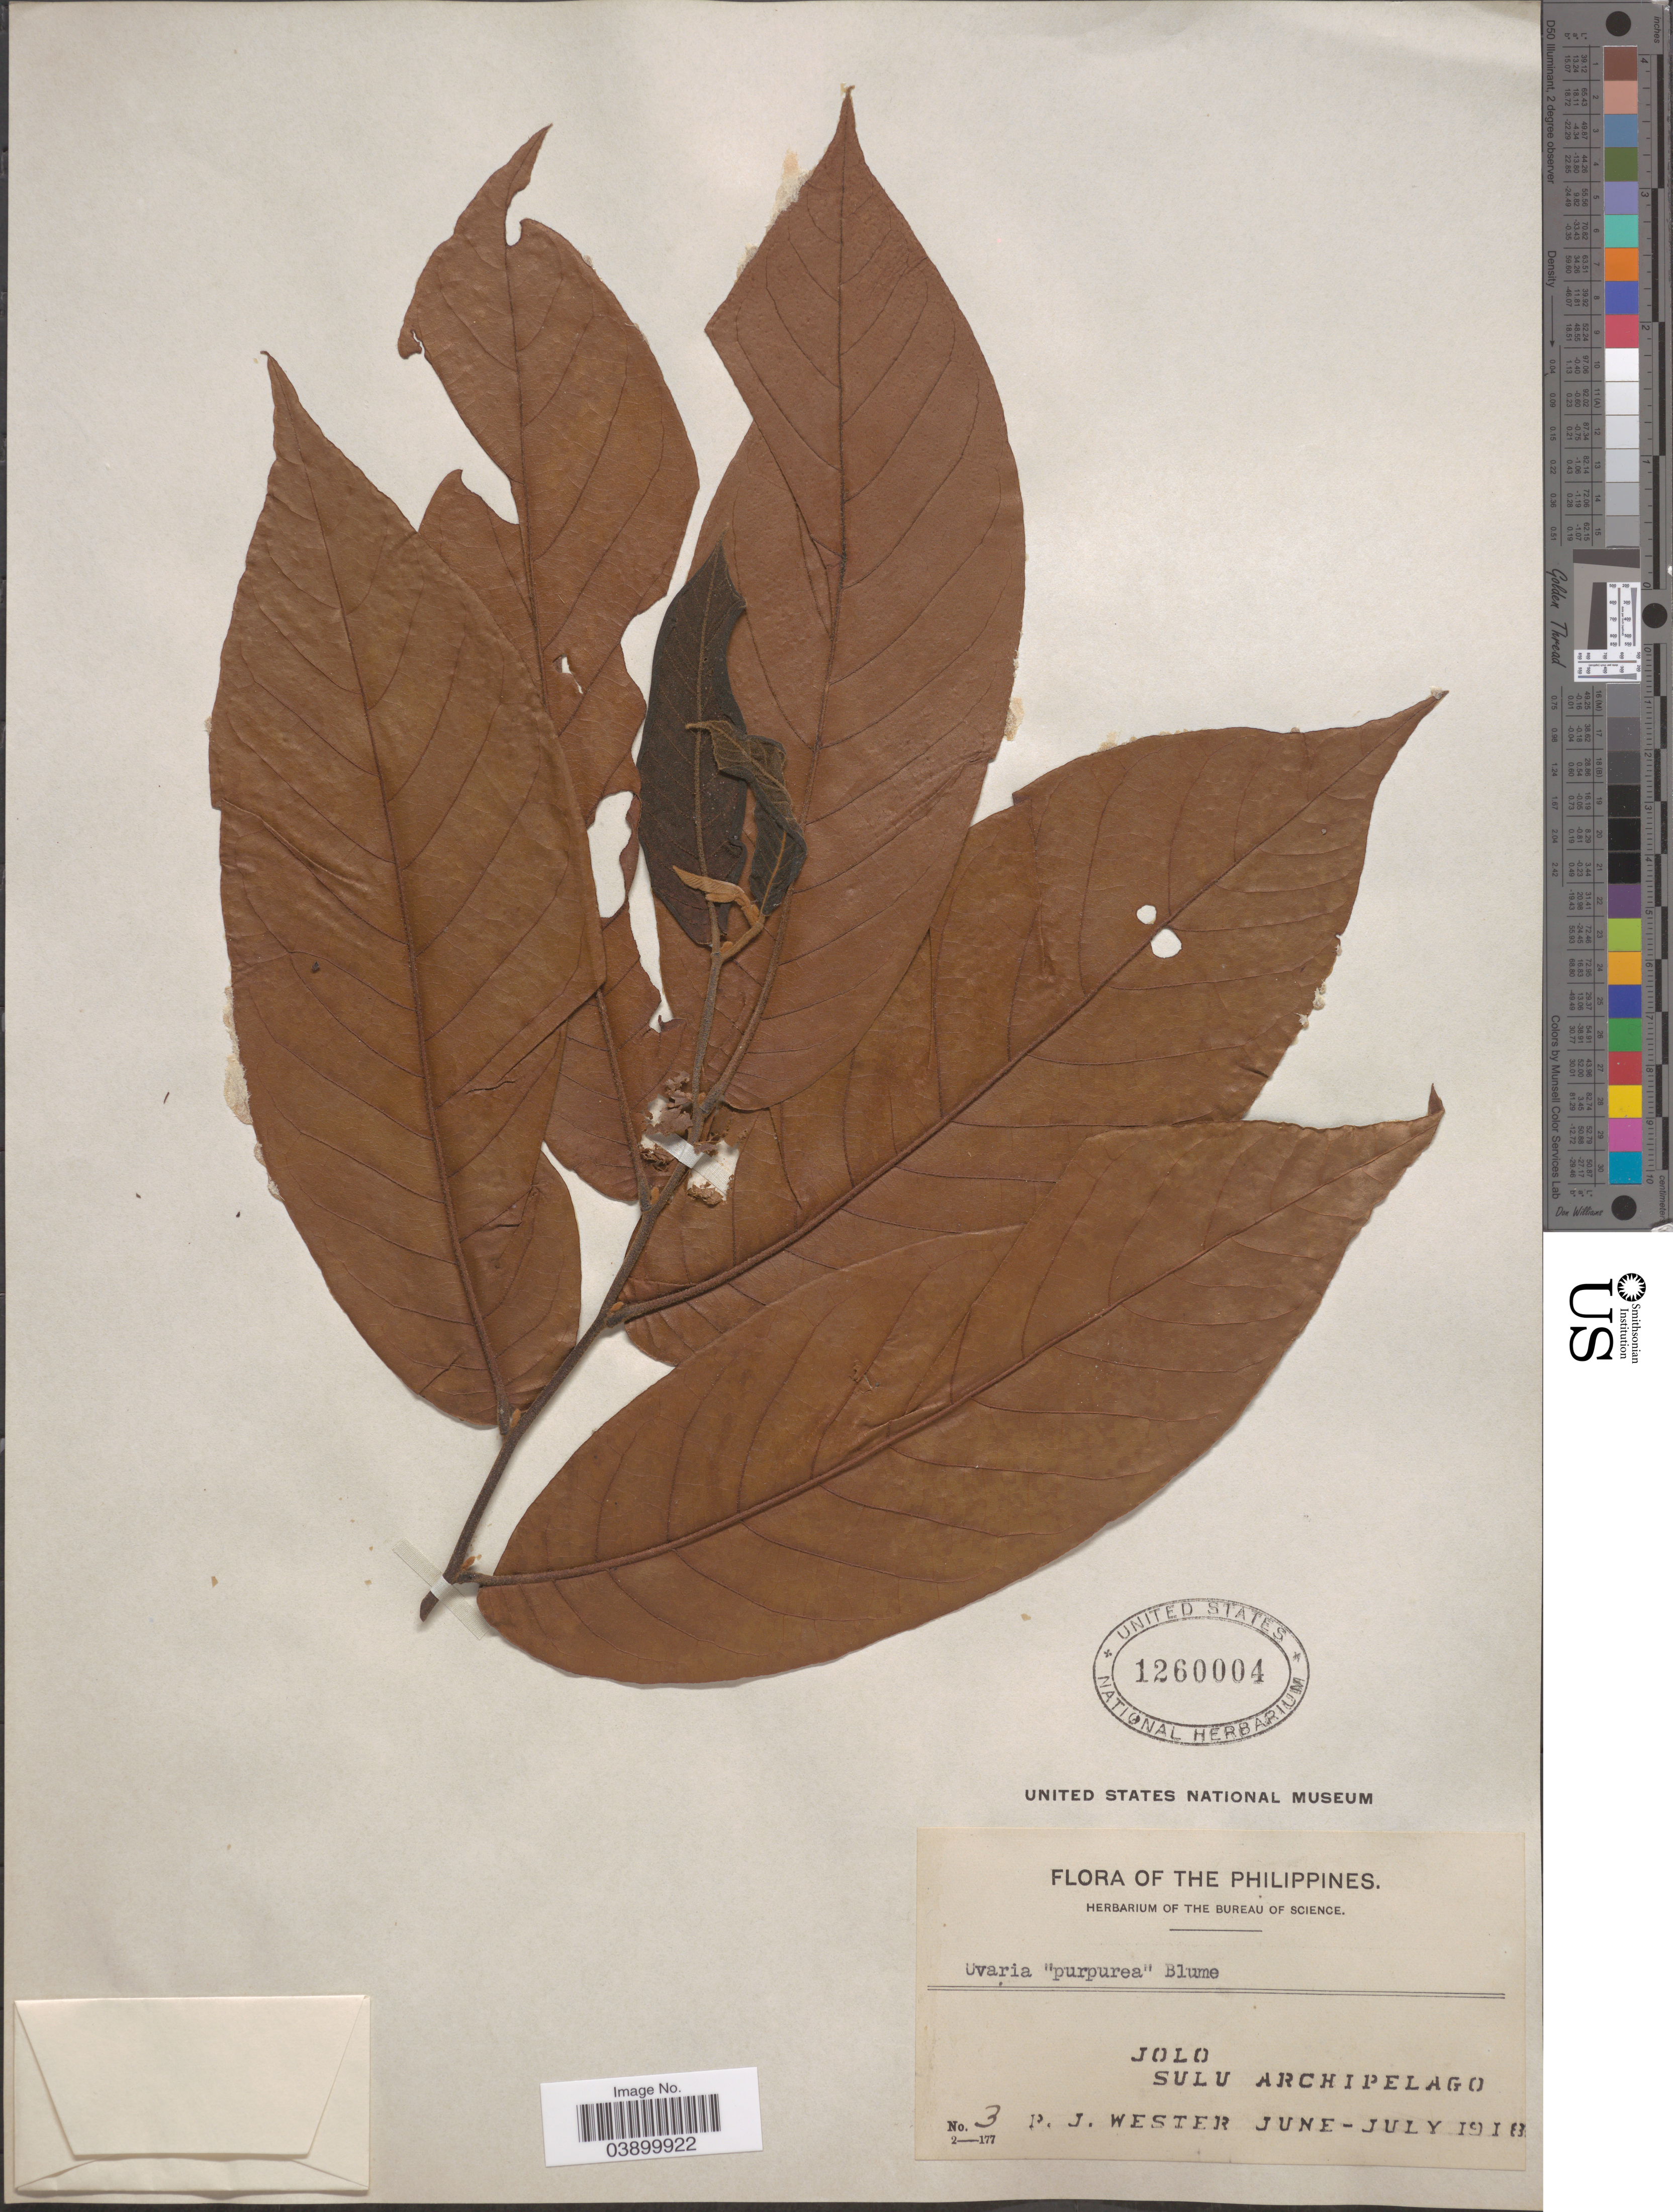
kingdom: Plantae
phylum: Tracheophyta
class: Magnoliopsida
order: Magnoliales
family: Annonaceae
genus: Uvaria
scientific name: Uvaria purpurea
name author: Blume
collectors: P. J. Wester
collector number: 3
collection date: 1918-06/1918-07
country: Philippines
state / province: Muslim Mindanao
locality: Jolo. Sulu Archipelago.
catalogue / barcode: US 1260004